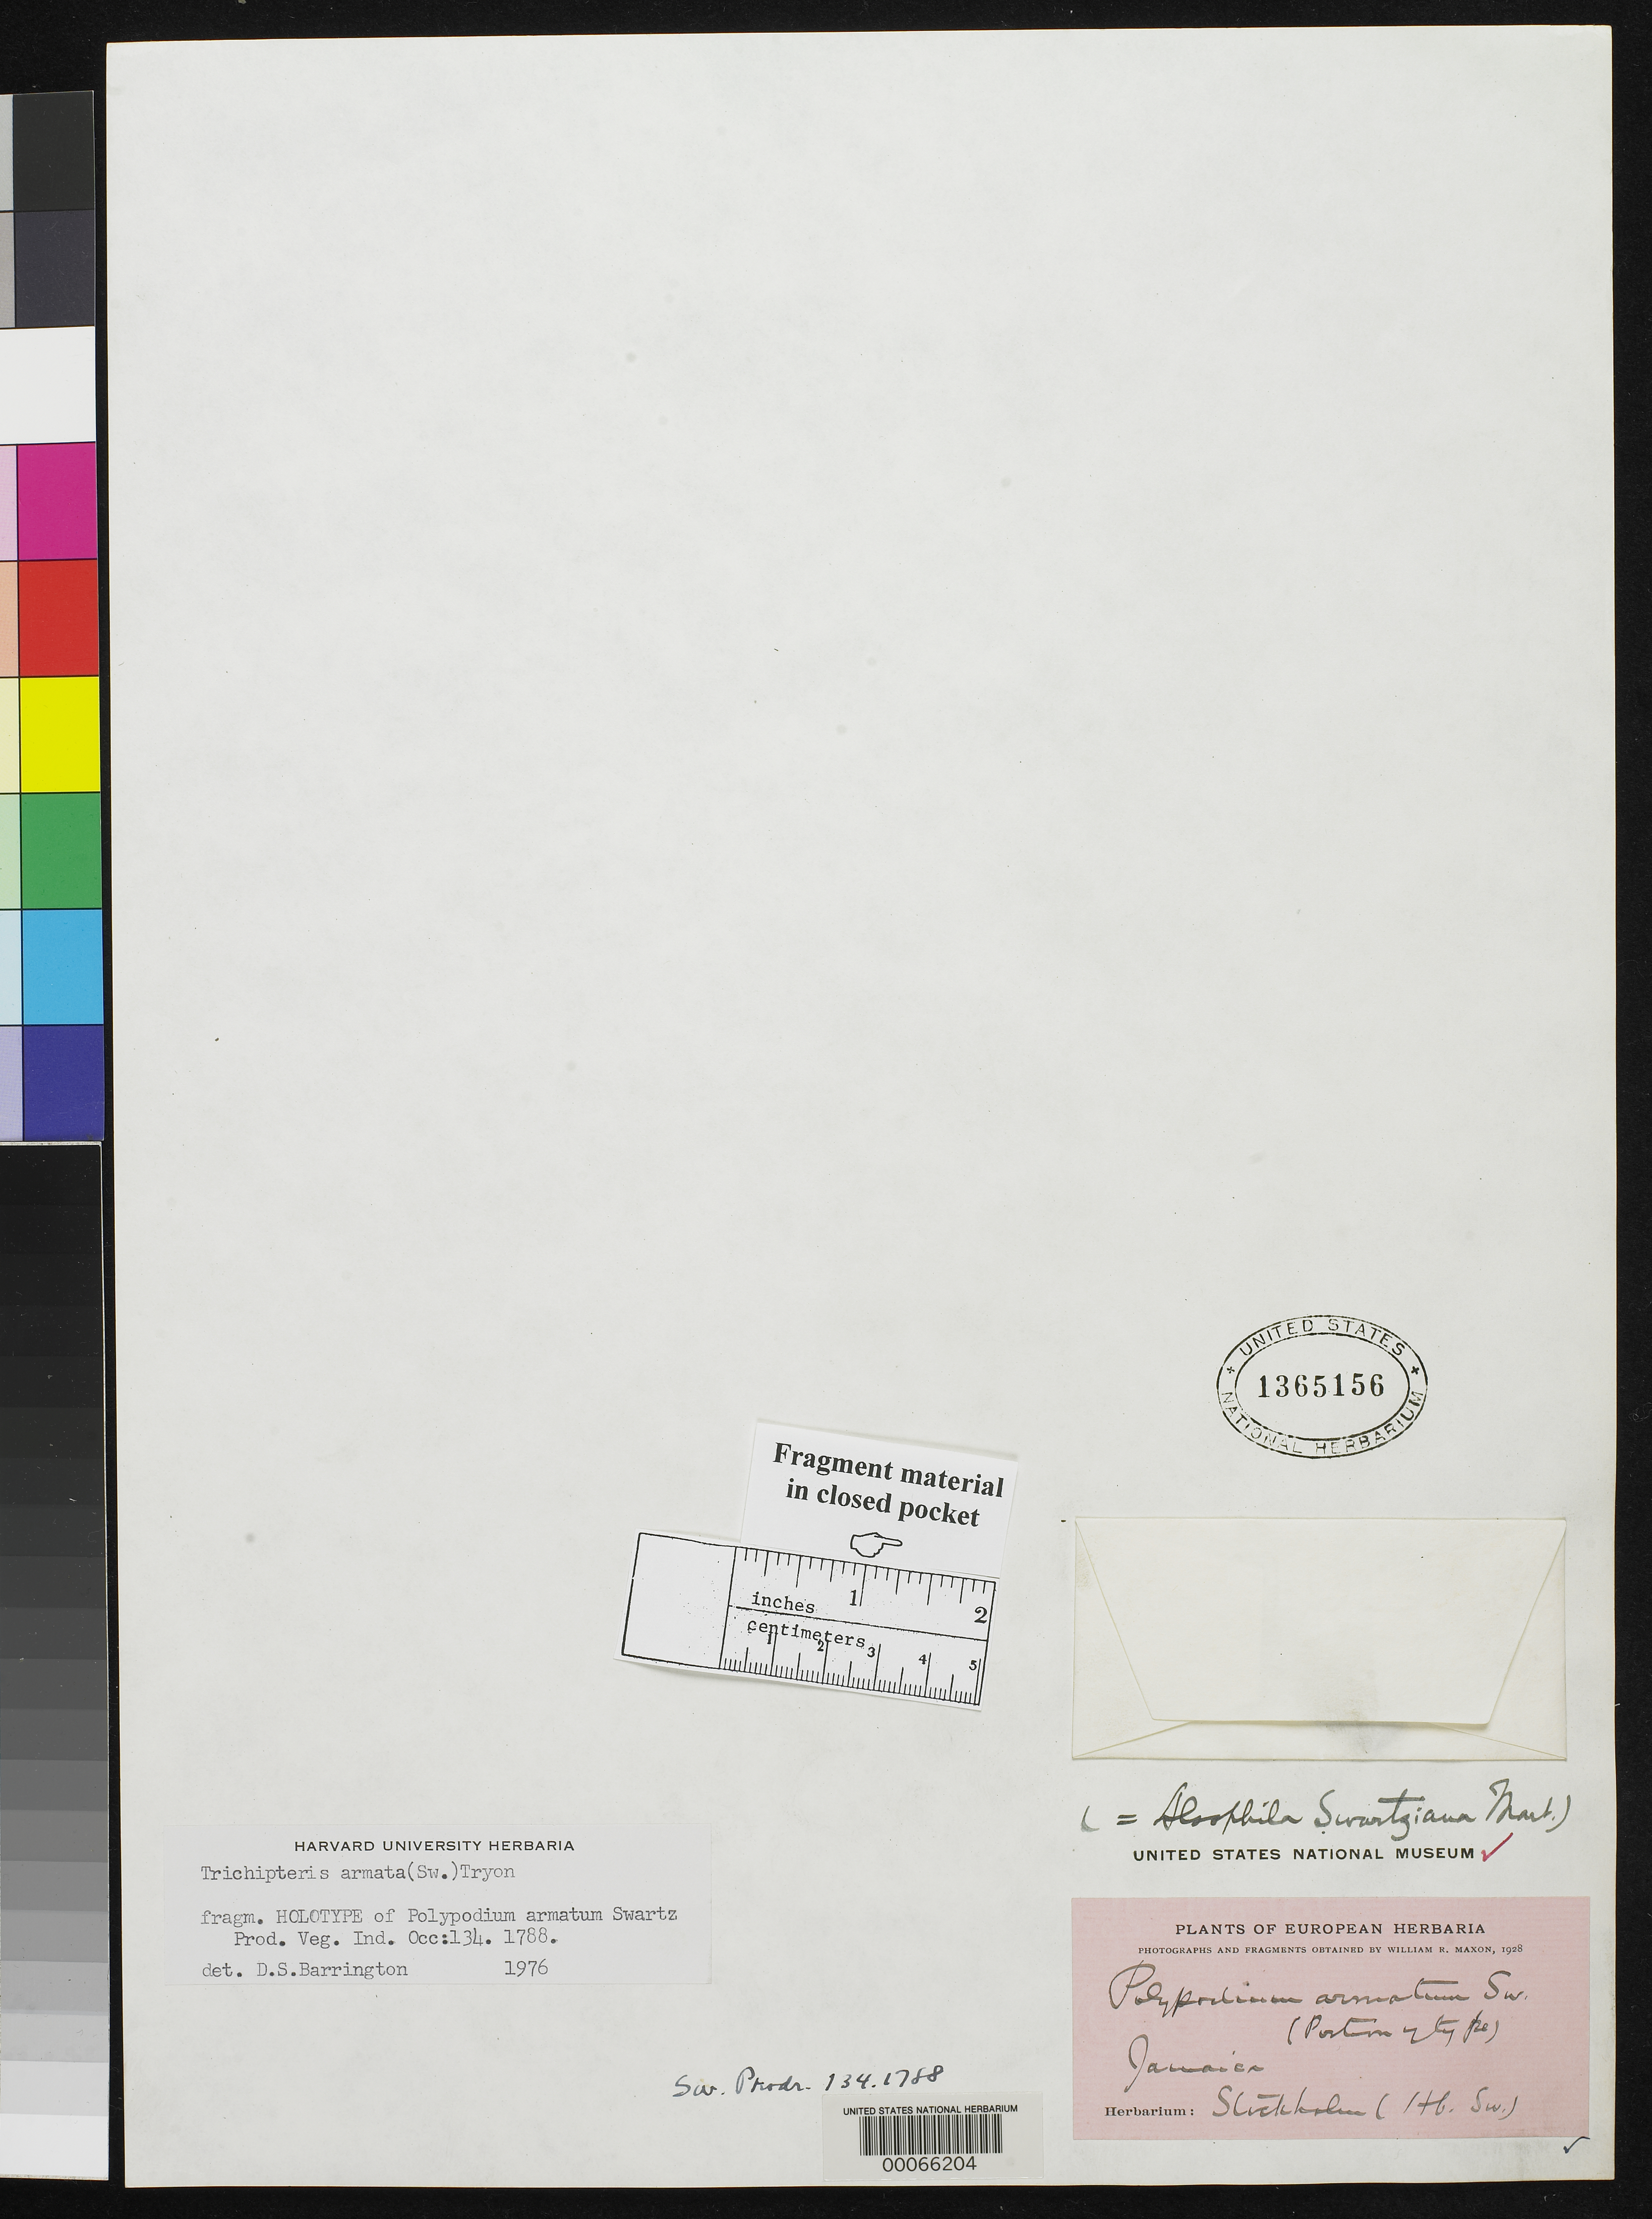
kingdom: Plantae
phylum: Tracheophyta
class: Polypodiopsida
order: Polypodiales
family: Polypodiaceae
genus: Polypodium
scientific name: Polypodium armatum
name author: Sw.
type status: Type Fragment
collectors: O. P. Swartz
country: Jamaica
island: Greater Antilles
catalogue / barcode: US 1365156